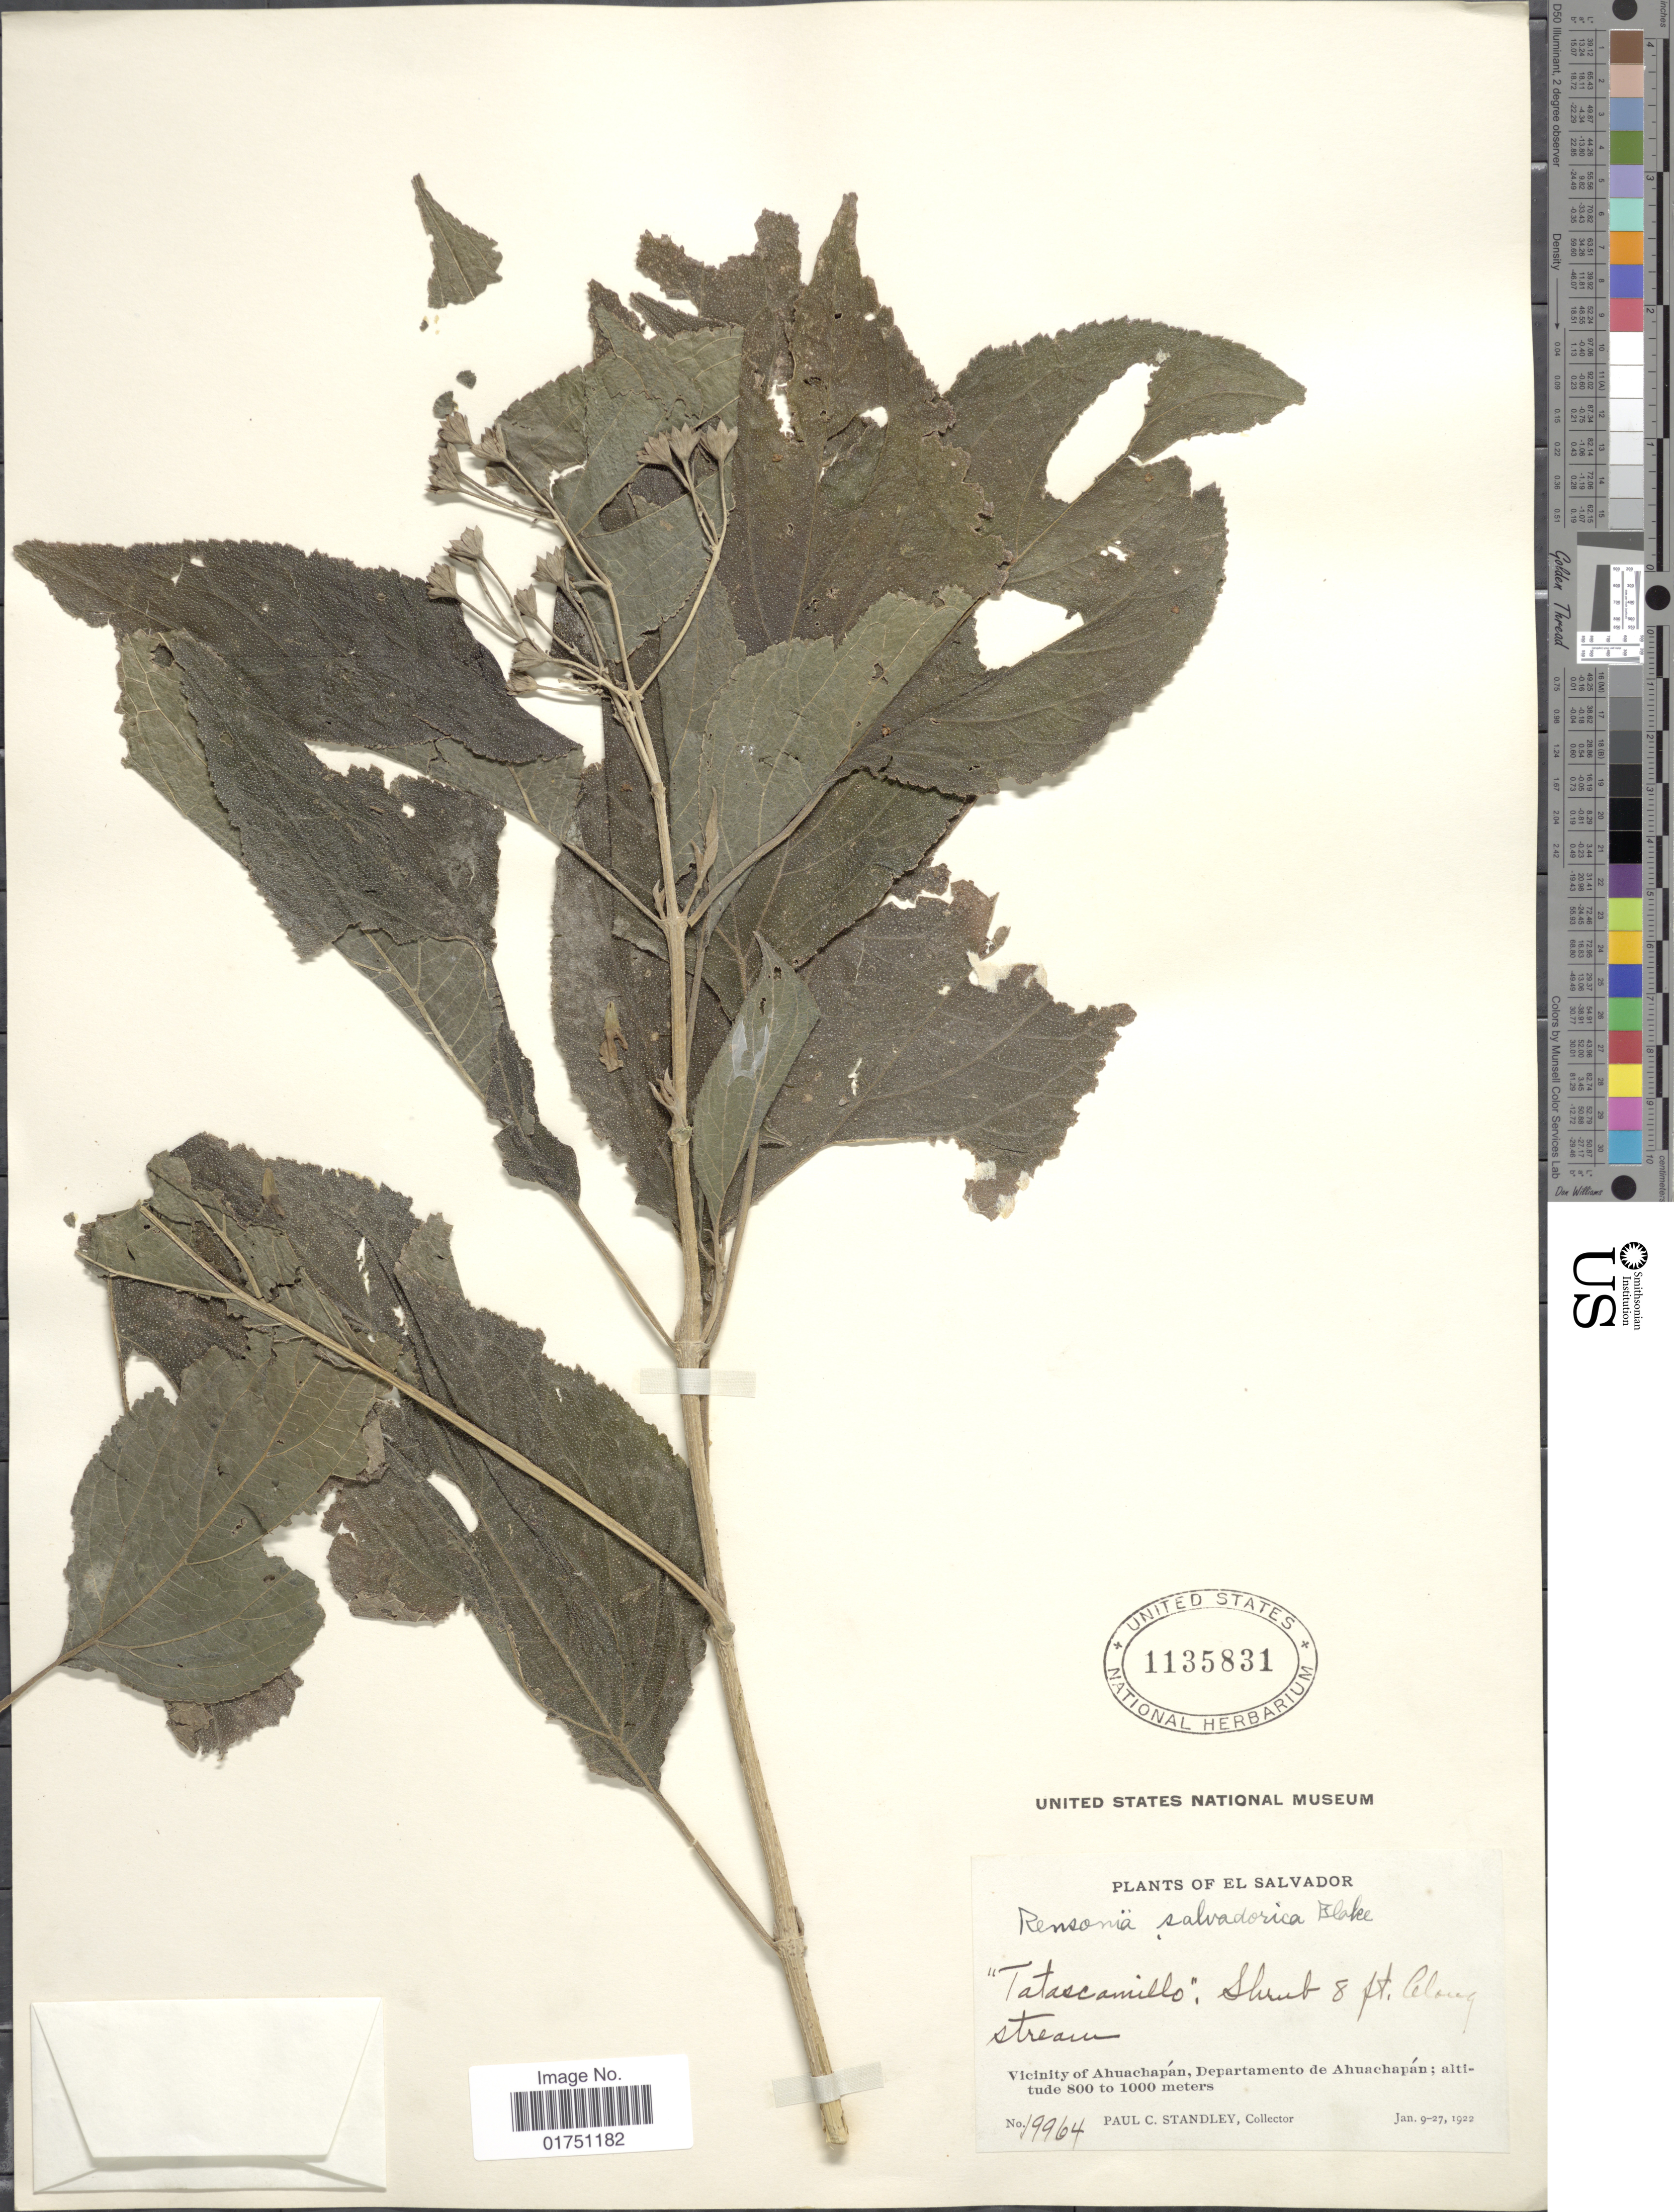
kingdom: Plantae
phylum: Tracheophyta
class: Magnoliopsida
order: Asterales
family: Asteraceae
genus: Rensonia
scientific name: Rensonia salvadorica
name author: S.F. Blake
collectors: P. C. Standley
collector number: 19964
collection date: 1922-01-09/1922-01-27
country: El Salvador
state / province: Ahuachapan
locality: Vicinity of Ahuachapán, Departamento de Ahuachapán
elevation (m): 800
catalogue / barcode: US 1135831